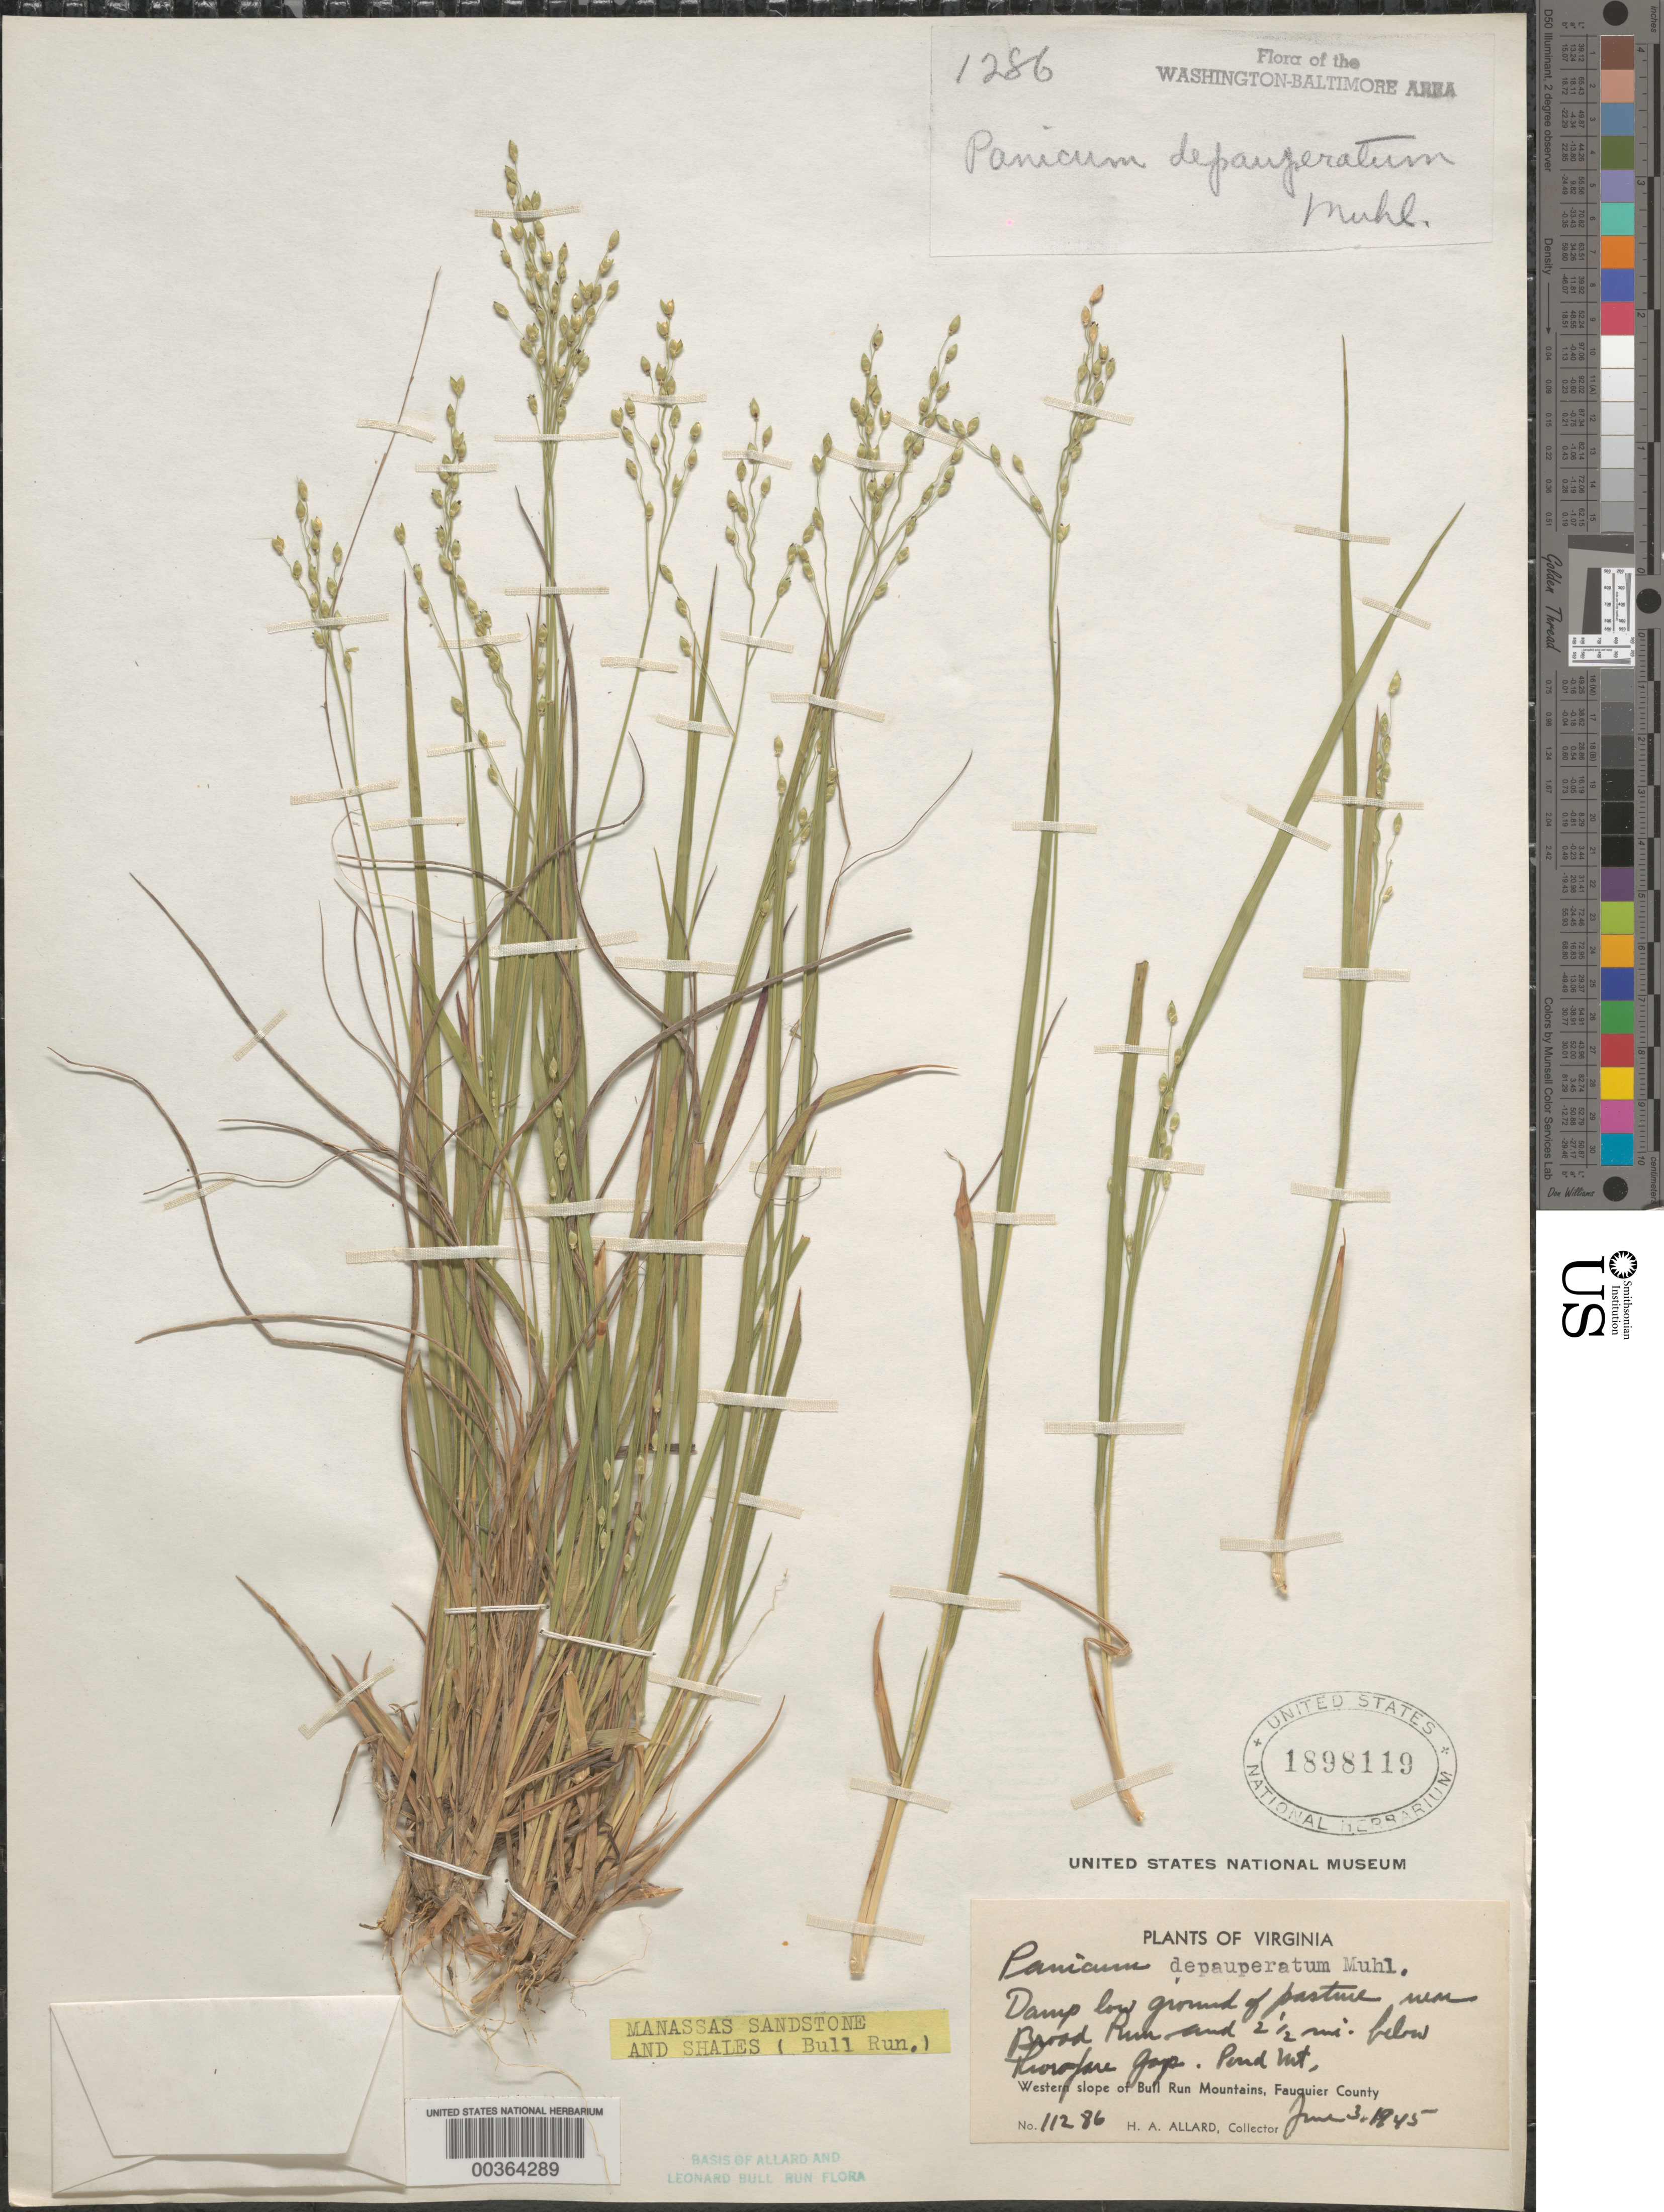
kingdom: Plantae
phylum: Tracheophyta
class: Liliopsida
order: Poales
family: Poaceae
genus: Dichanthelium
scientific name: Dichanthelium depauperatum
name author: (Muhl.) Gould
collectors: H. A. Allard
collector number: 11286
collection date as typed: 03 Jun 1945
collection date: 1945-06-03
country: United States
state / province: Virginia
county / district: Fauquier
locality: Near Broad Run, Throrofare Gap, Pond Mt.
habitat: Damp low ground of pasture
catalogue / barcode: US 1898119